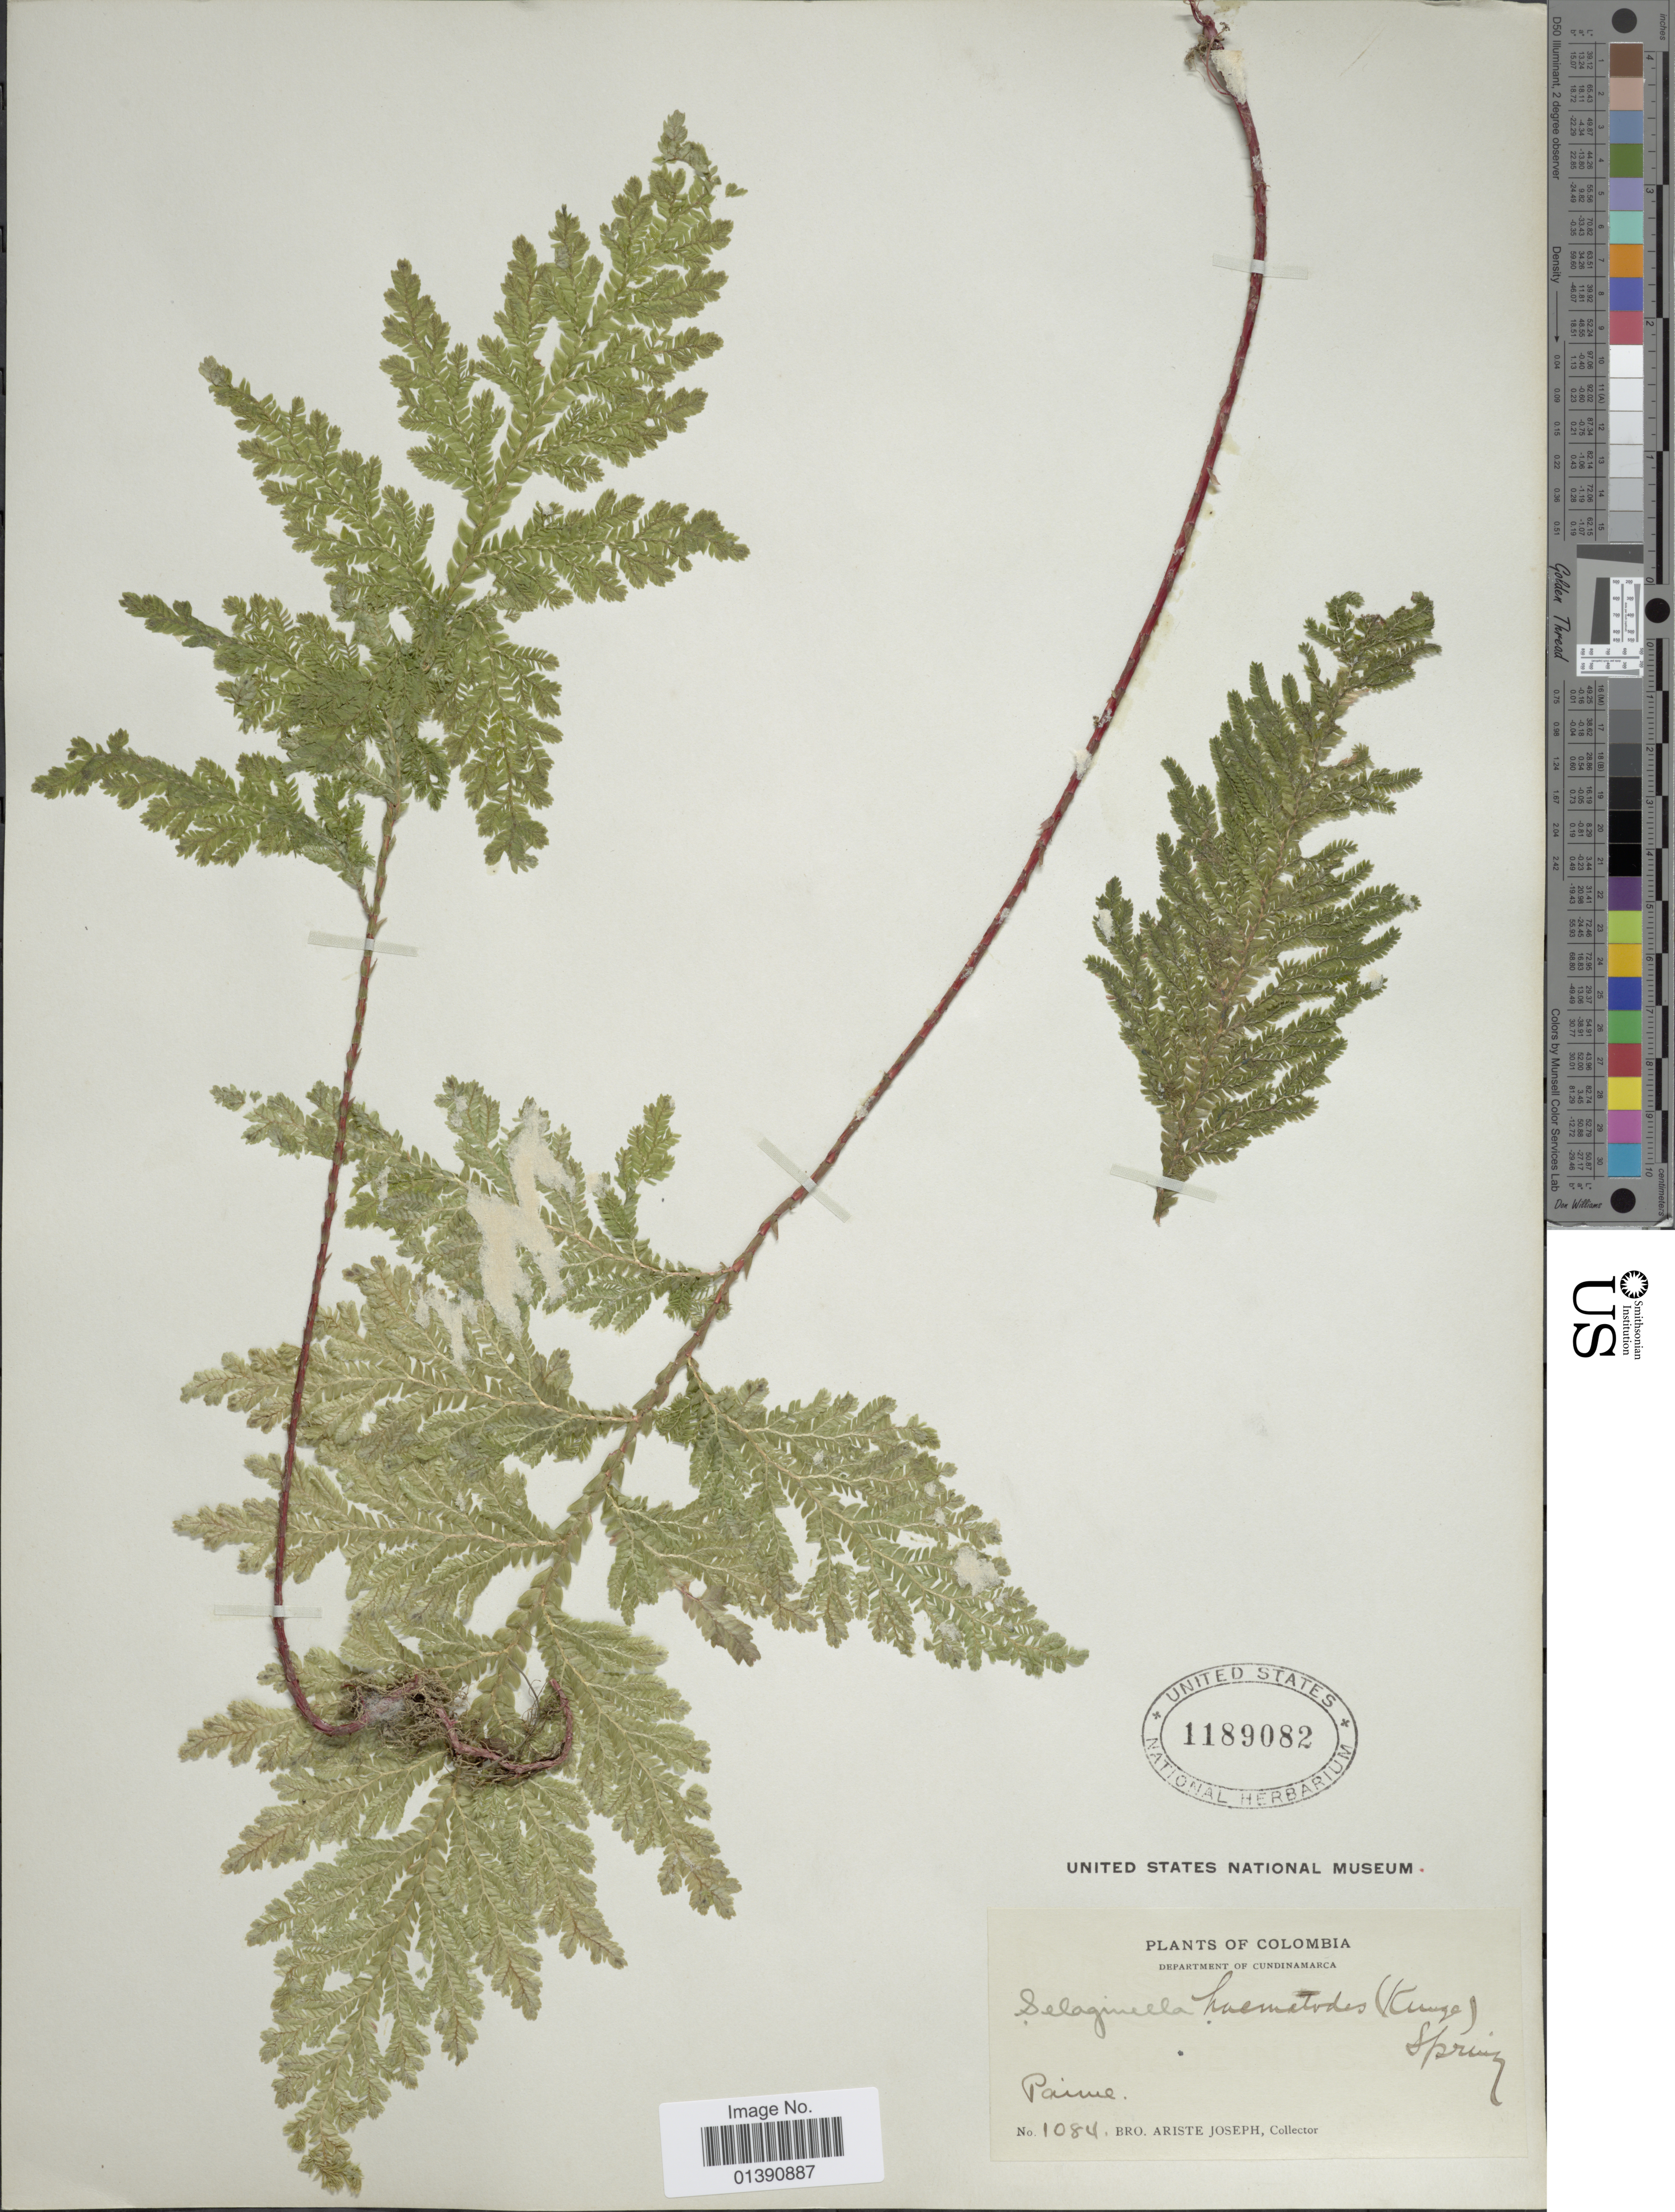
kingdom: Plantae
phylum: Tracheophyta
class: Lycopodiopsida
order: Selaginellales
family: Selaginellaceae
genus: Selaginella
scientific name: Selaginella haematodes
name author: (Kunze) Spring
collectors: Bro. Ariste-Joseph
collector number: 1084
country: Colombia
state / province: Cundinamarca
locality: Paime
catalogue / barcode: US 1189082